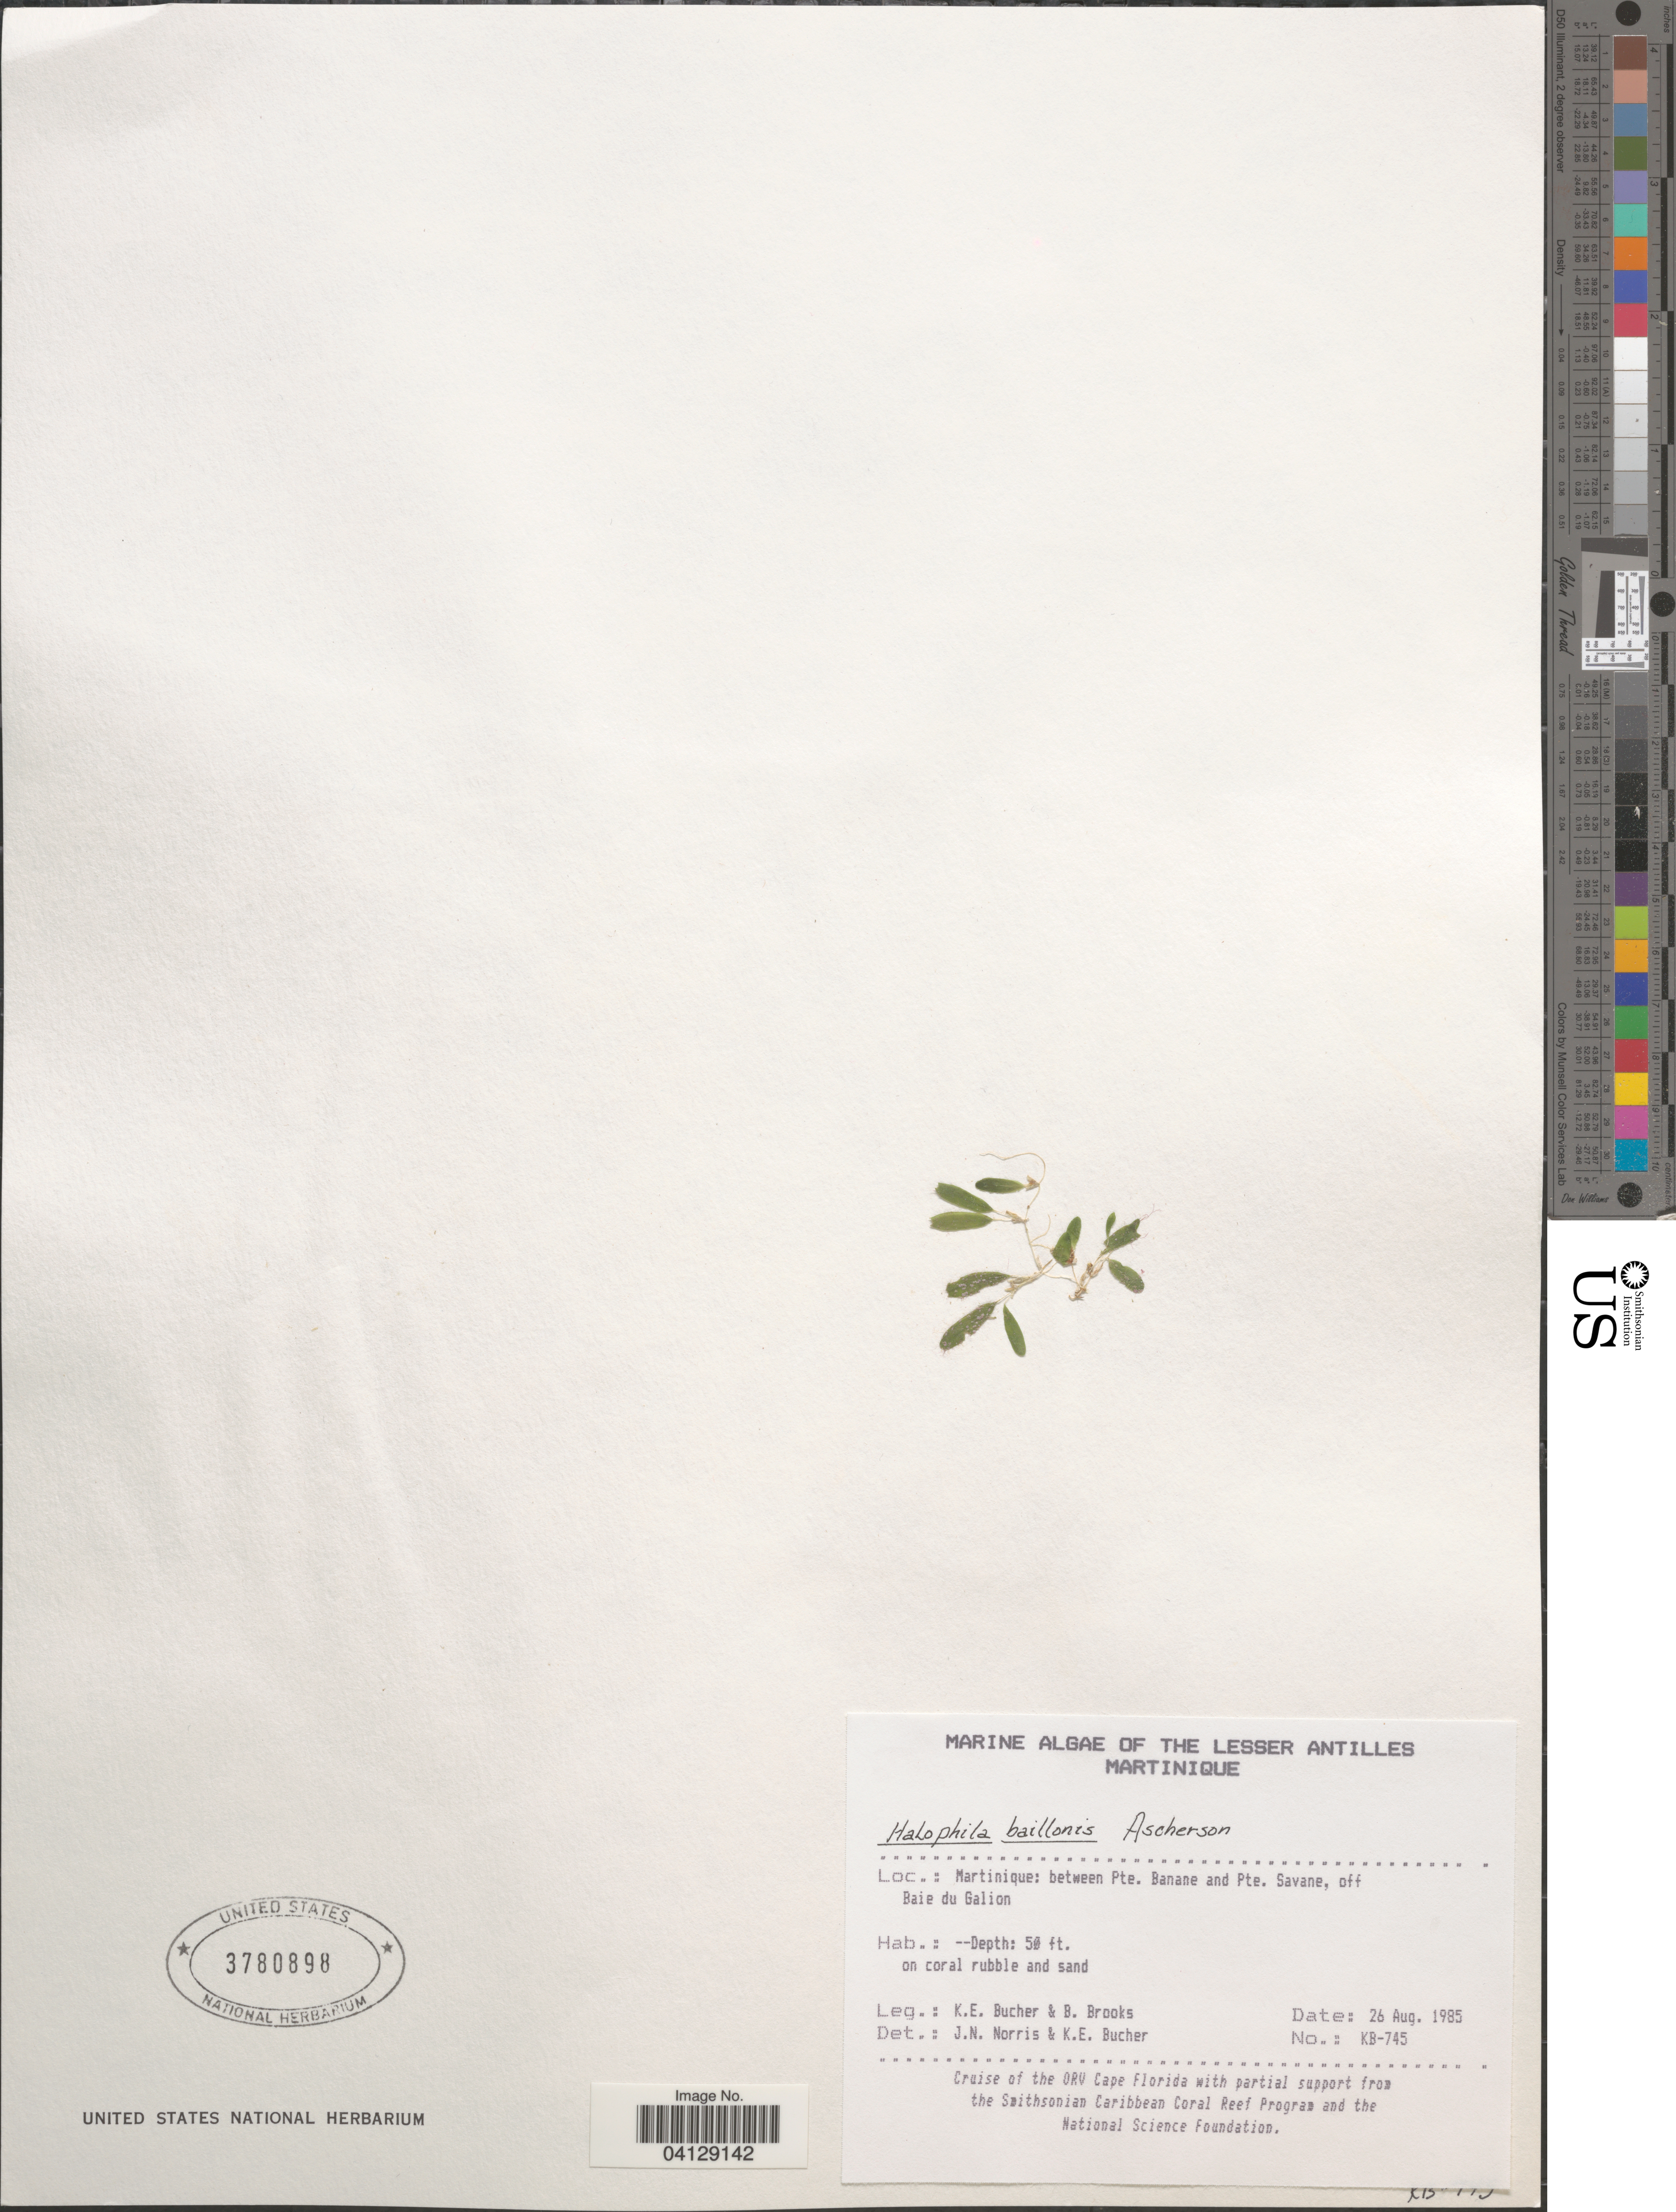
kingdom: Plantae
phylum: Tracheophyta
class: Liliopsida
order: Alismatales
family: Hydrocharitaceae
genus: Halophila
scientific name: Halophila baillonis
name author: Asch. ex Dickie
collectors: K. E. Bucher & B. Brooks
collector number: KB-745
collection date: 1985-08-26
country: Martinique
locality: The Lesser Antilles. Between Pte. Banane and Pte. Savane, off Baie du Galion.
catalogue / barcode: US 3780898